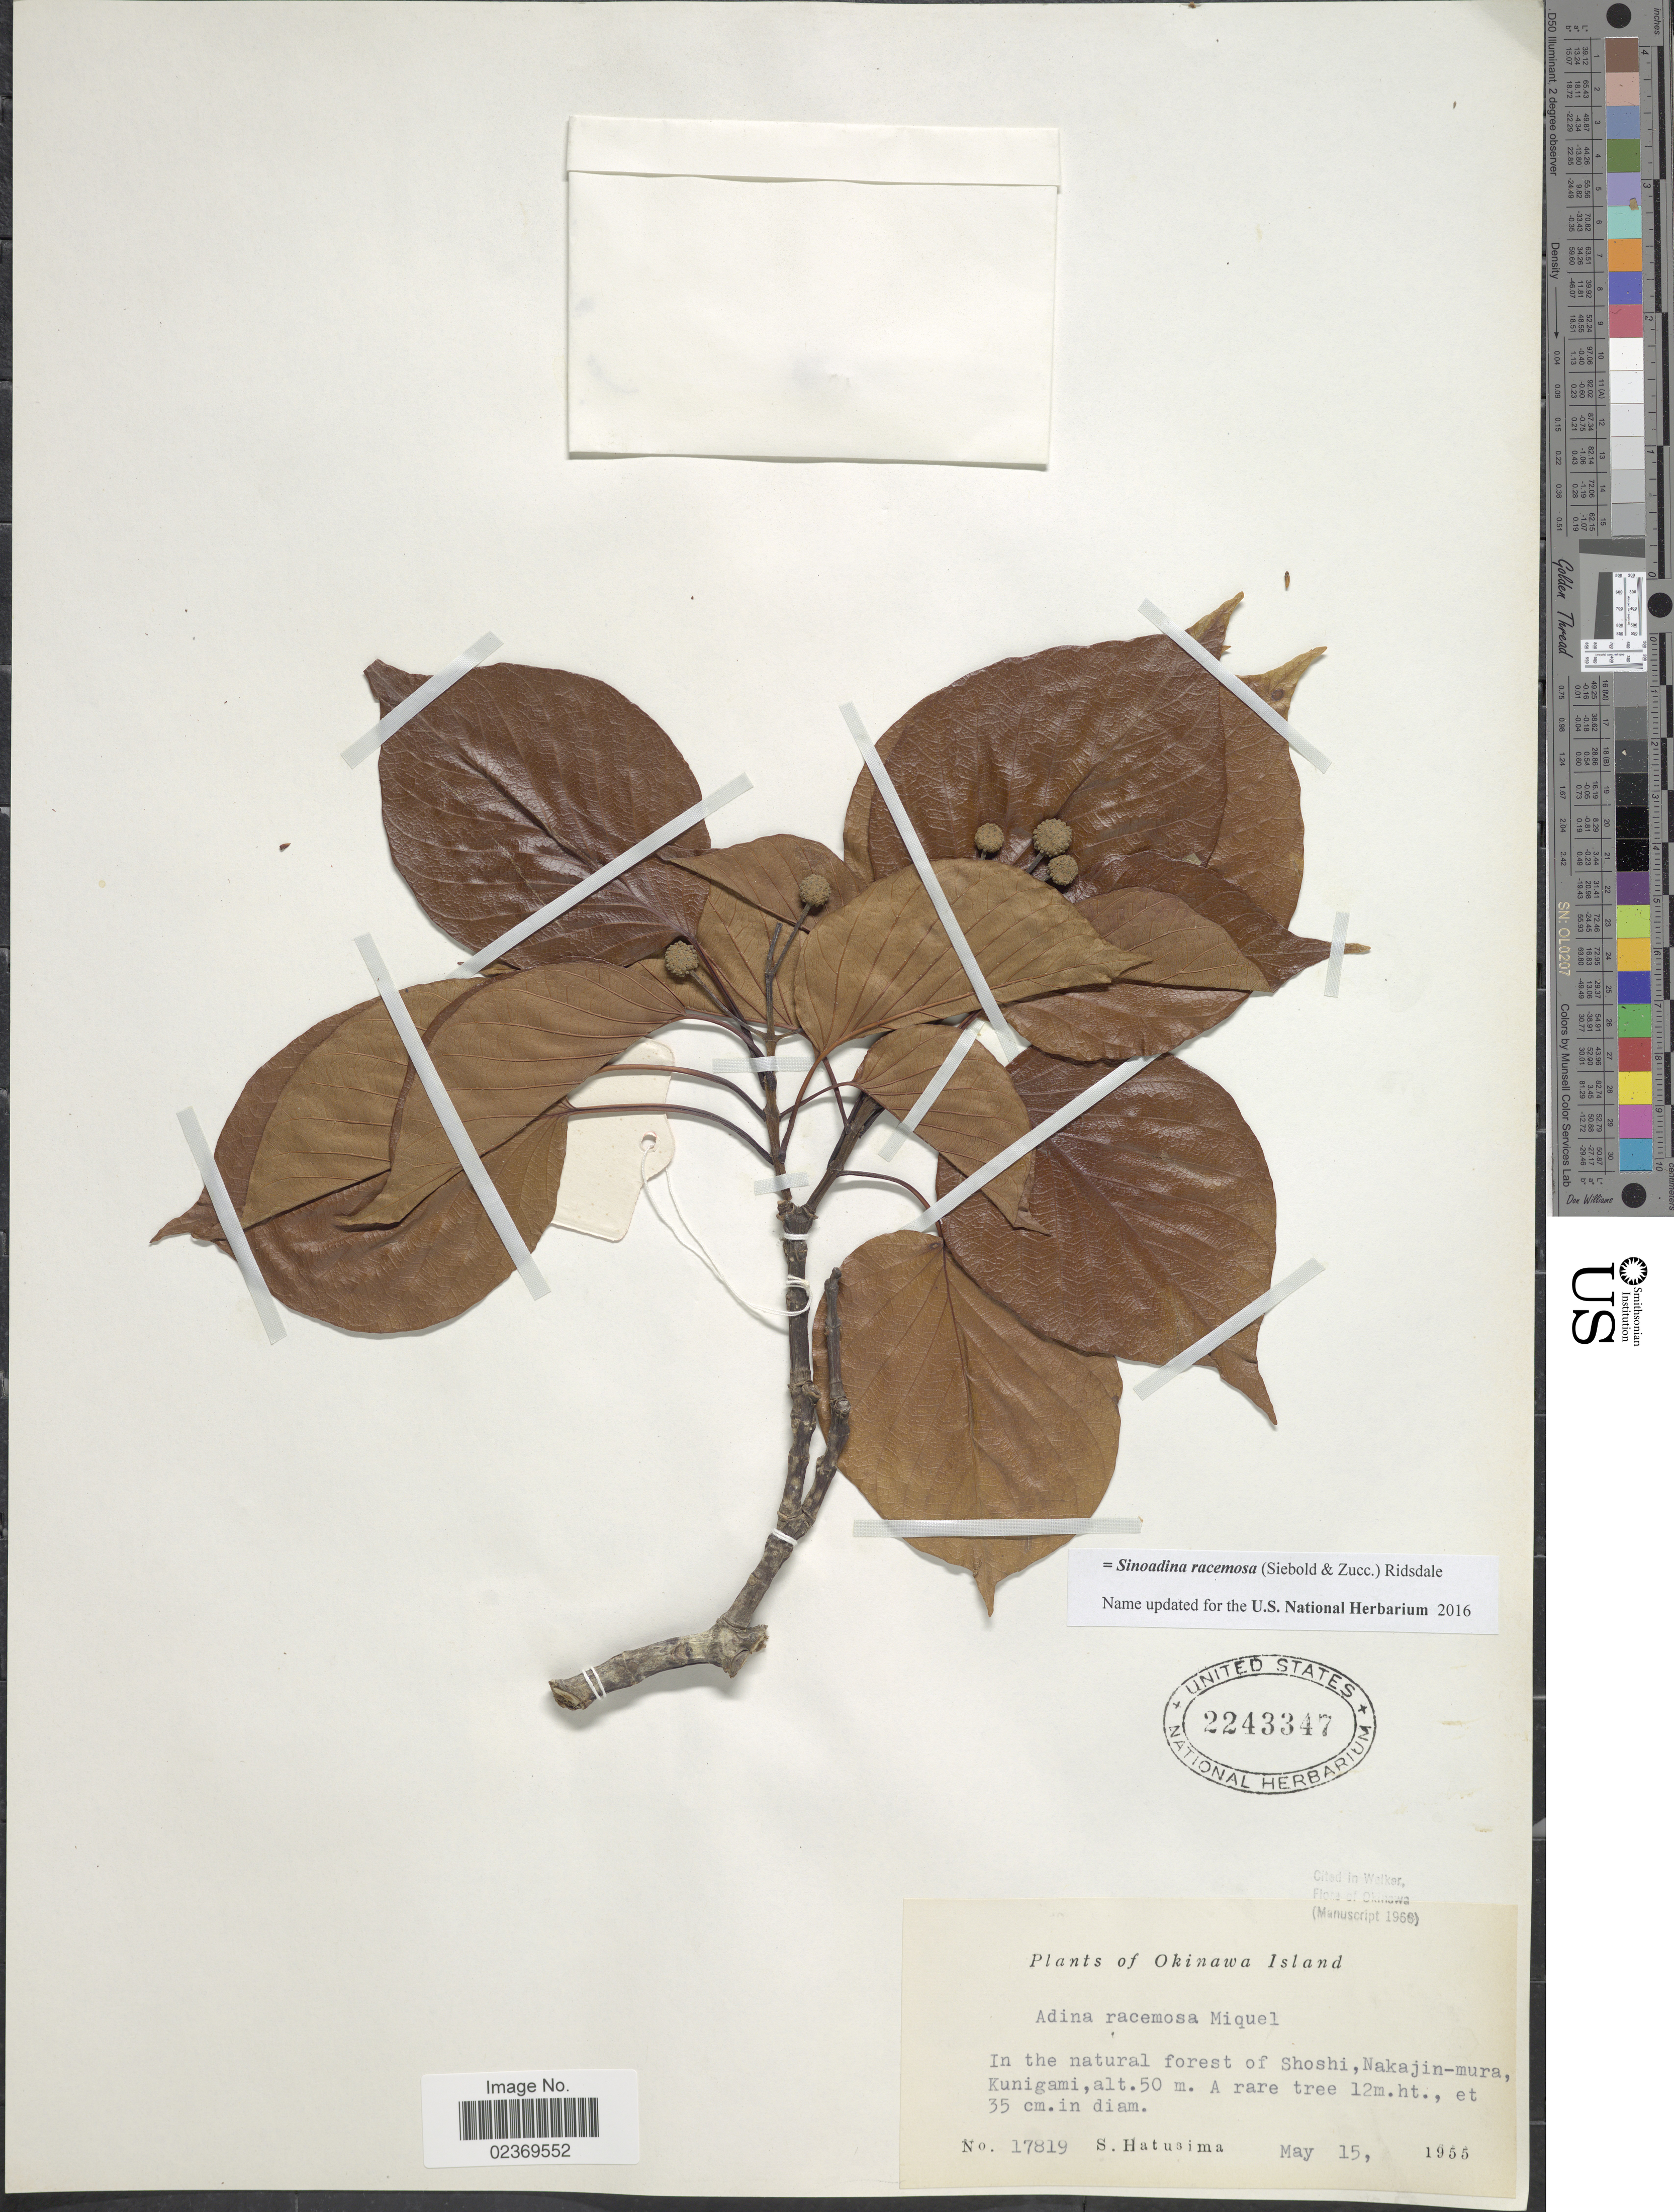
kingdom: Plantae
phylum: Tracheophyta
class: Magnoliopsida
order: Gentianales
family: Rubiaceae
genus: Sinoadina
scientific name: Sinoadina racemosa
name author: (Siebold & Zucc.) Risdale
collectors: S. Hatusima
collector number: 17819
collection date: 1955-05-15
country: Japan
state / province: Okinawa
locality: Okinawa Island, In the natural forest of Shoshi, Nakajin-Mura, Kunigami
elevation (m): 50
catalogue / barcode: US 2243347